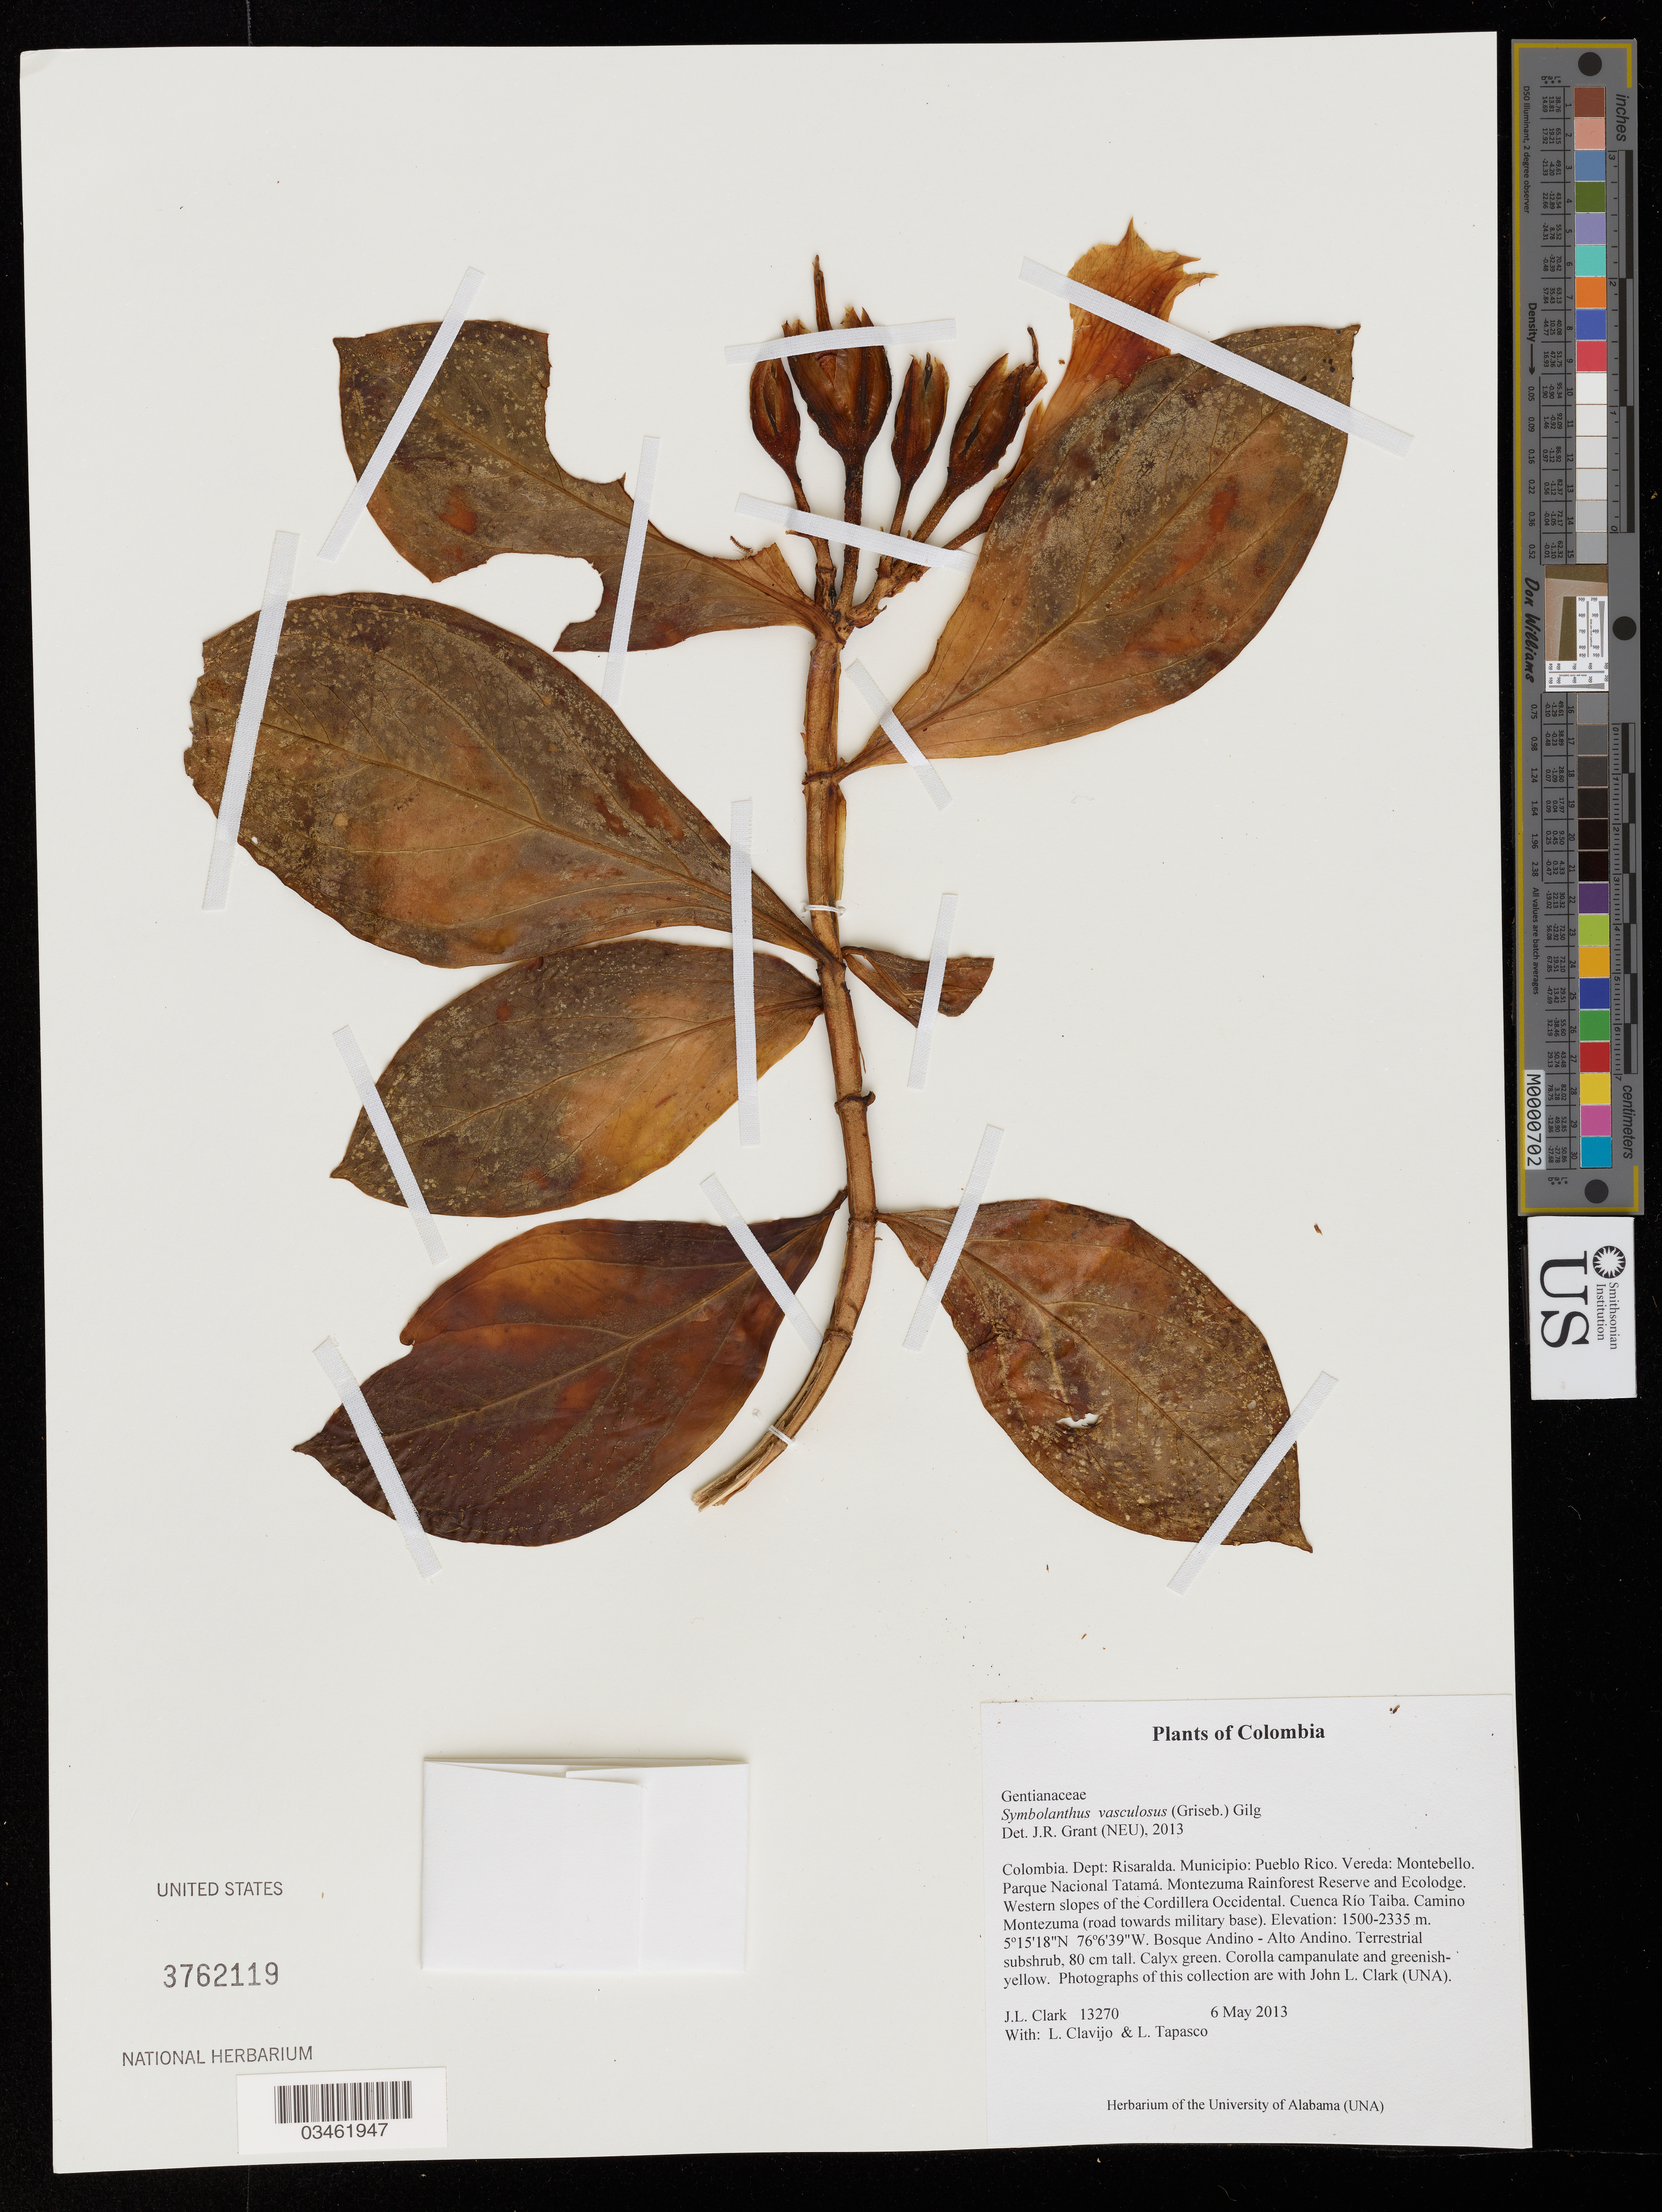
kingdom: Plantae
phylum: Tracheophyta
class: Magnoliopsida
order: Gentianales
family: Gentianaceae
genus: Symbolanthus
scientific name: Symbolanthus vasculosus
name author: (Griseb.) Gilg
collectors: J. L. Clark, L. Clavijo & L. Tapasco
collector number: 13270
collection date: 2013-05-06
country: Colombia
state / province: Risaralda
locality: Dept: Risaralda. Municipio: Pueblo Rico. Vereda: Montebello. Parque Nacional Tatamá. Montezuma Rainforest Reserve and Ecolodge. Western slopes of the Cordillera Occidental. Cuenca Río Taiba. Camino Montezuma (road towards military base). Bosque Andino - Alto Andino.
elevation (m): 1500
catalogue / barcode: US 3762119